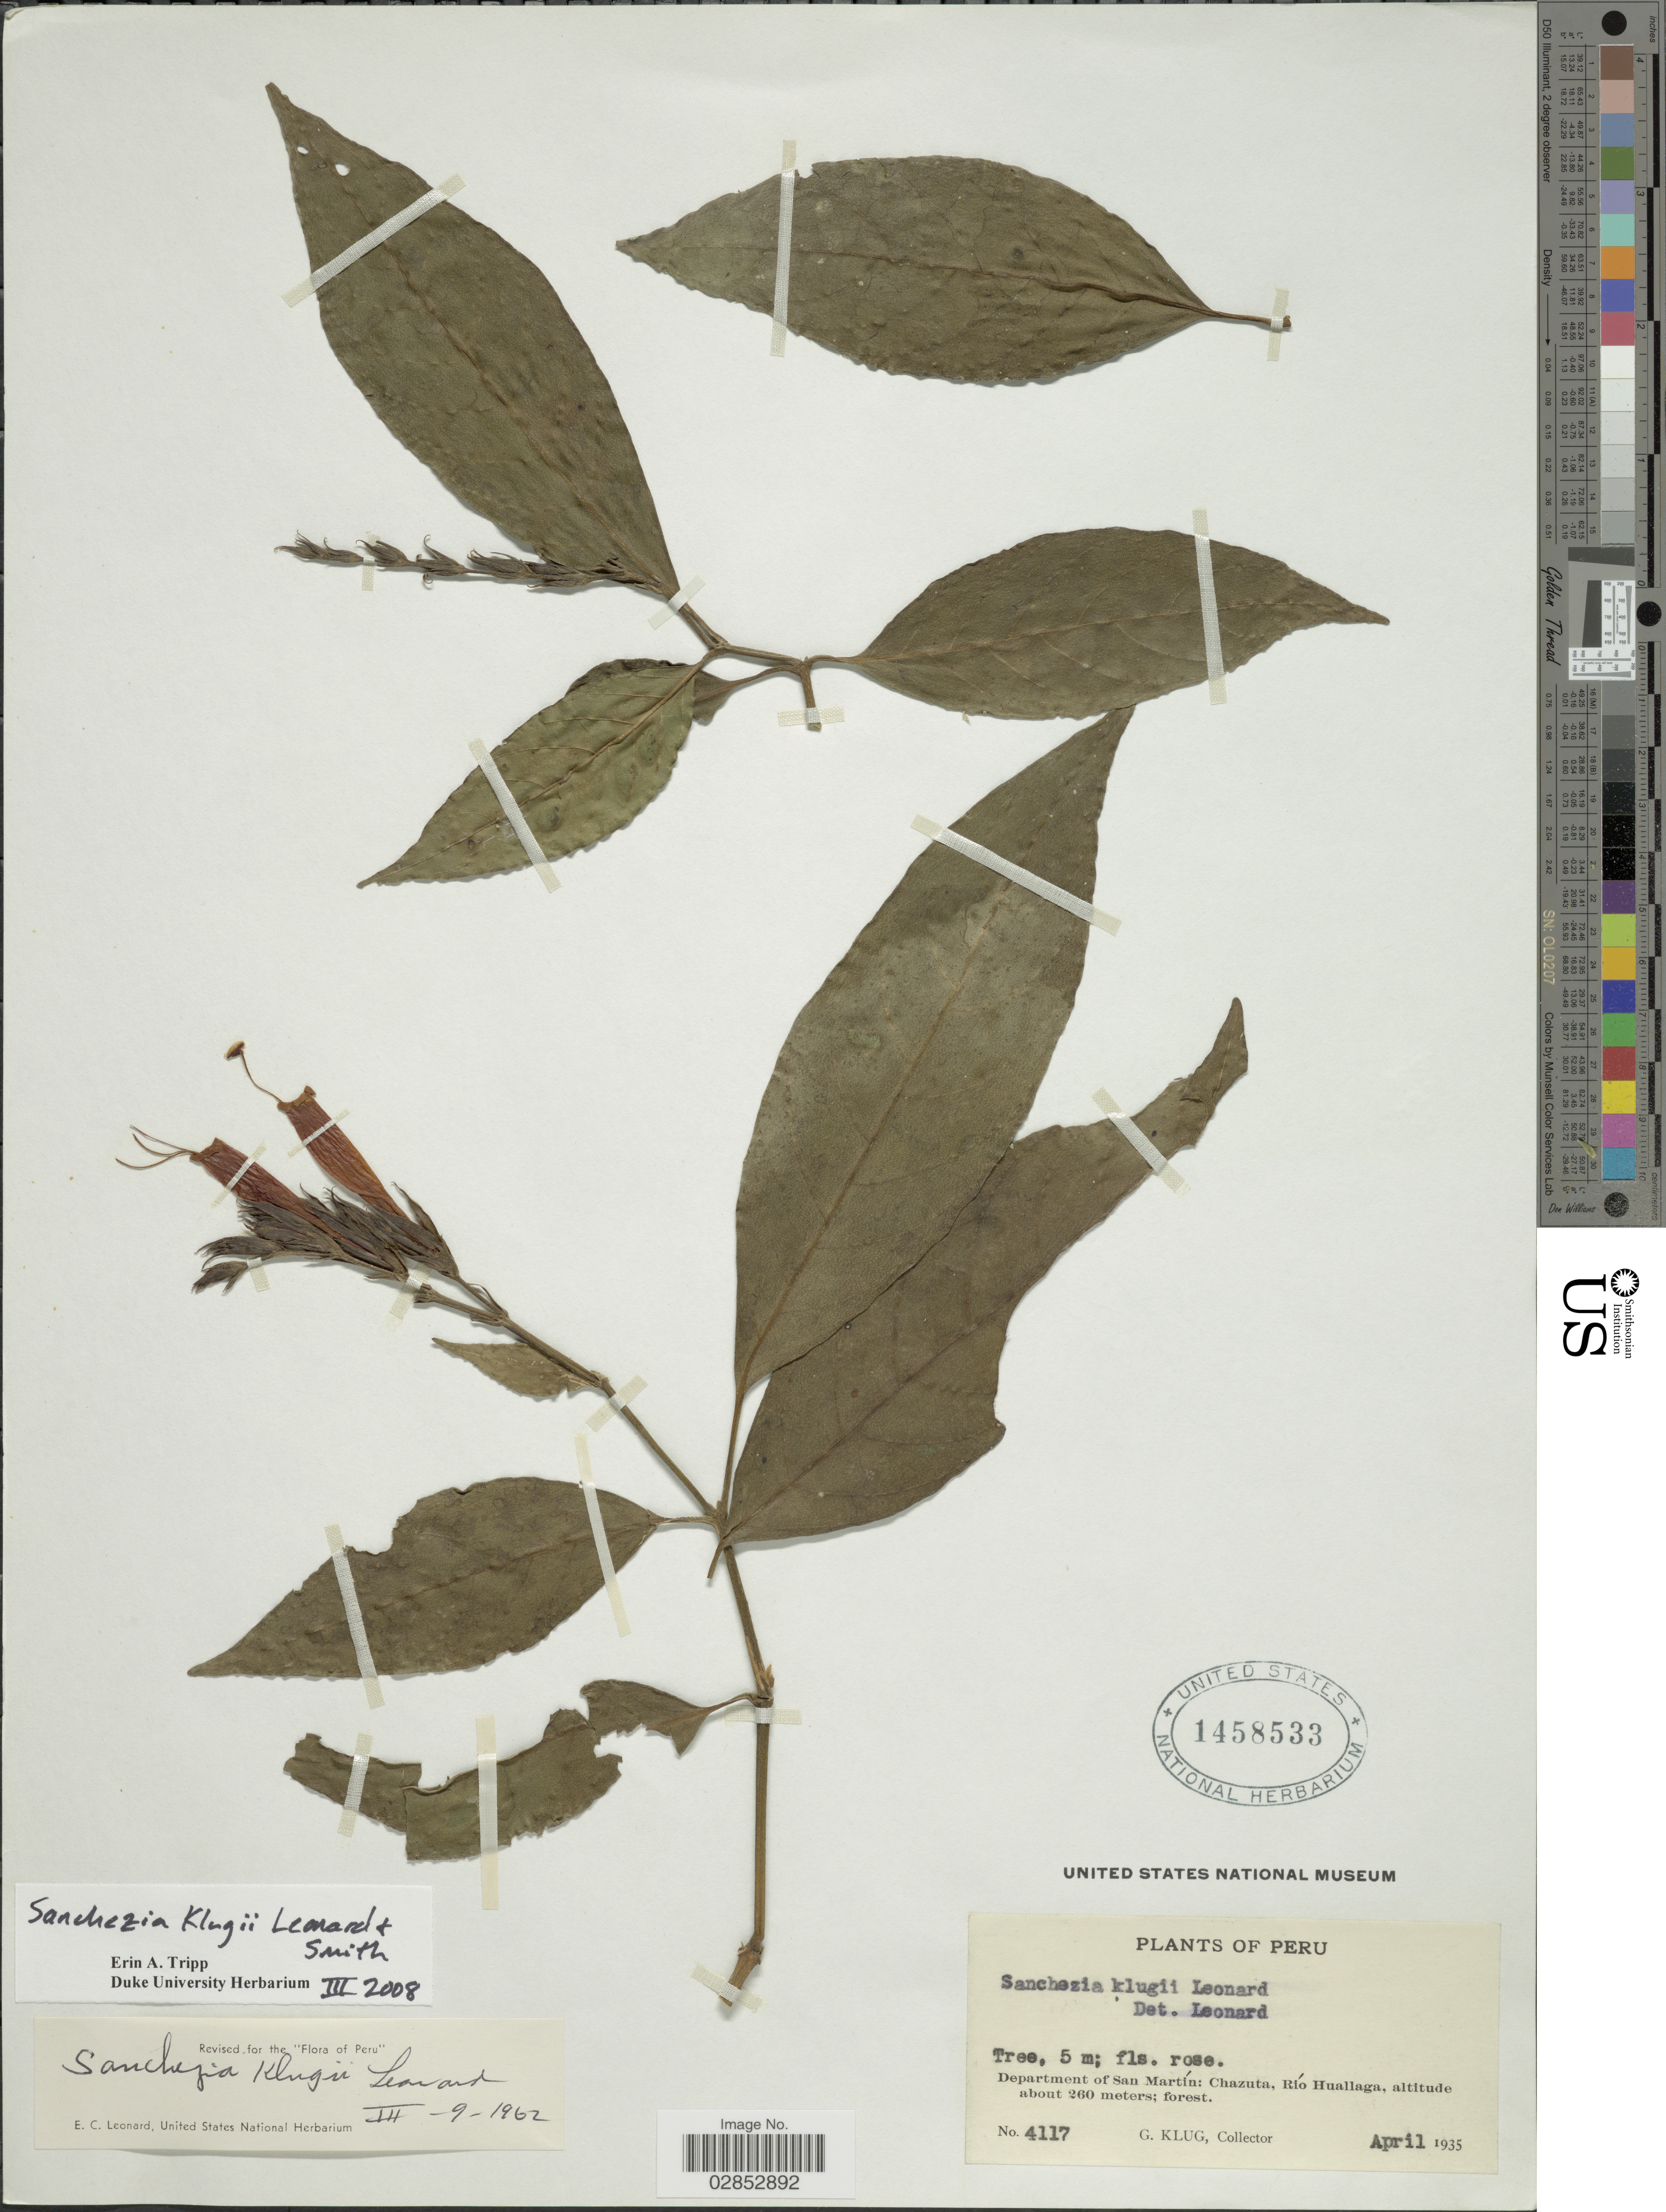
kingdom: Plantae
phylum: Tracheophyta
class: Magnoliopsida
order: Lamiales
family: Acanthaceae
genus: Sanchezia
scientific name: Sanchezia klugii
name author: Leonard & L.B. Sm.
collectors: G. Klug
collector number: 4117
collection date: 1935-04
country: Peru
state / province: San Martín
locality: Department of San Martín: Chazuta, Río Huallaga.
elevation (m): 260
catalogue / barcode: US 1458533